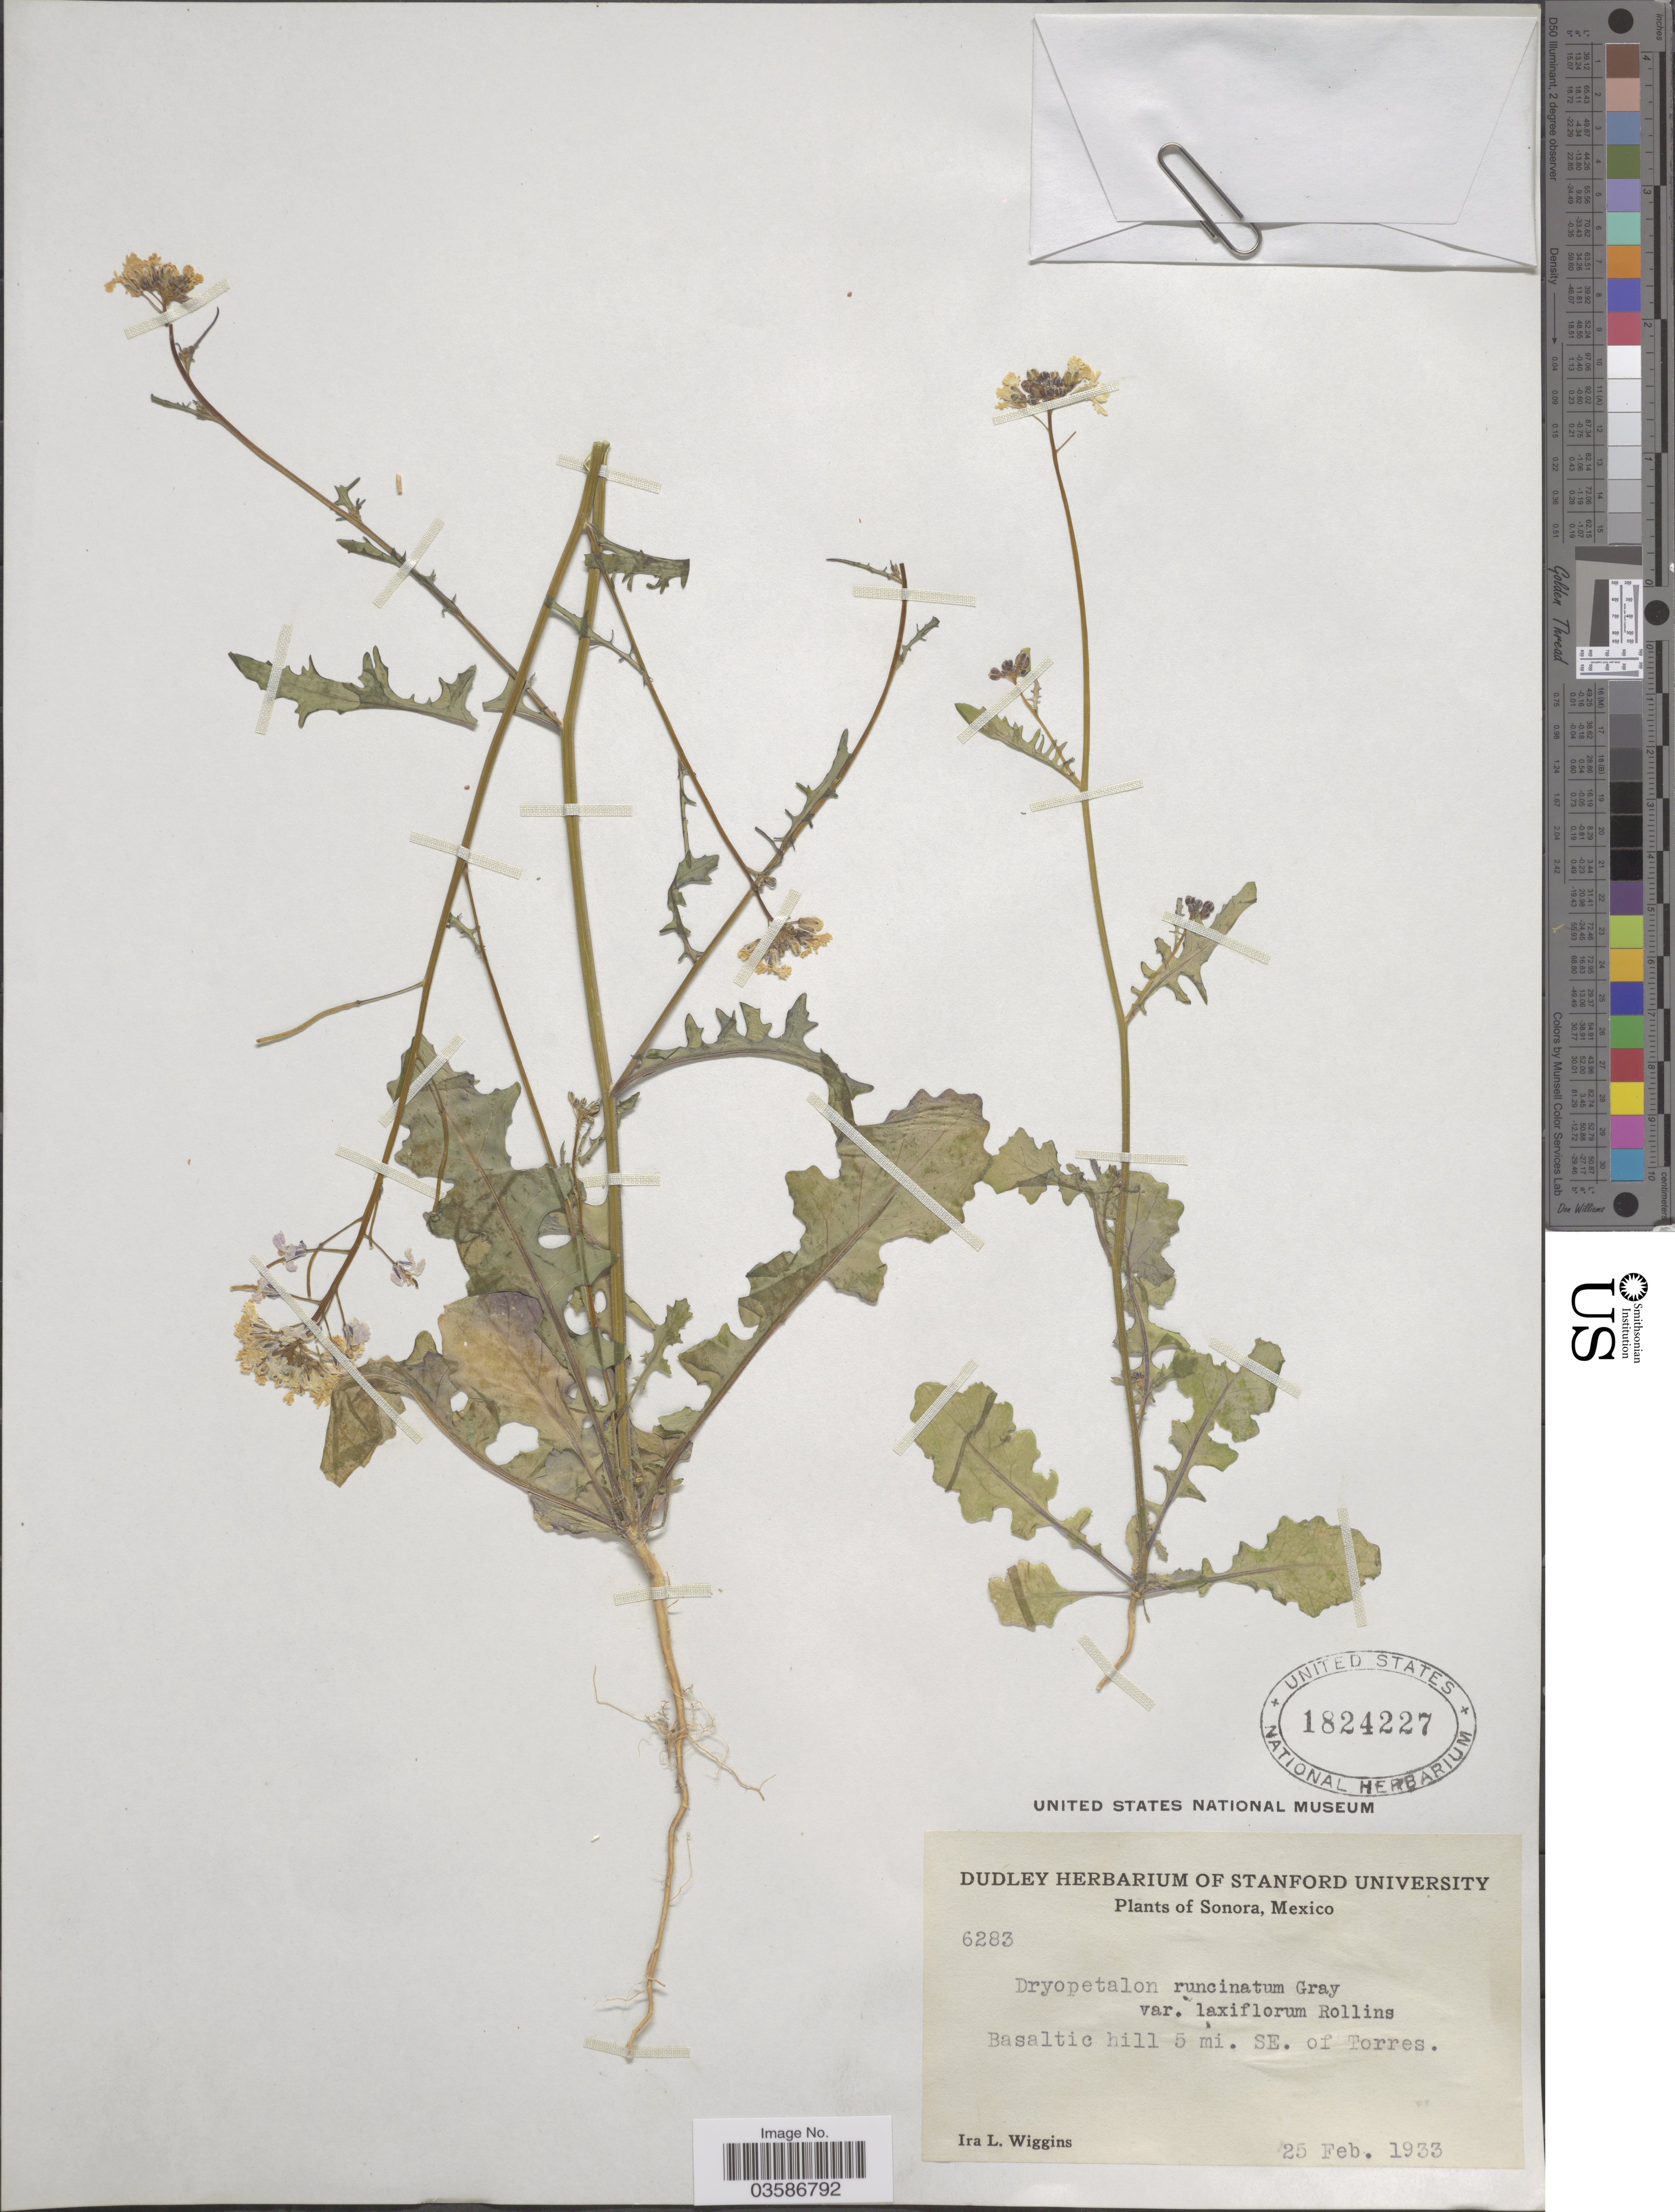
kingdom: Plantae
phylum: Tracheophyta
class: Magnoliopsida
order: Brassicales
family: Brassicaceae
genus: Dryopetalon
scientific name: Dryopetalon viereckii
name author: (O.E. Schulz) Al-Shehbaz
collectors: I. L. Wiggins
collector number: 6283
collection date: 1933-02-25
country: Mexico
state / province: Sonora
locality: Basaltic hill 5 mi. SE. of Torres.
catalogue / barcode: US 1824227